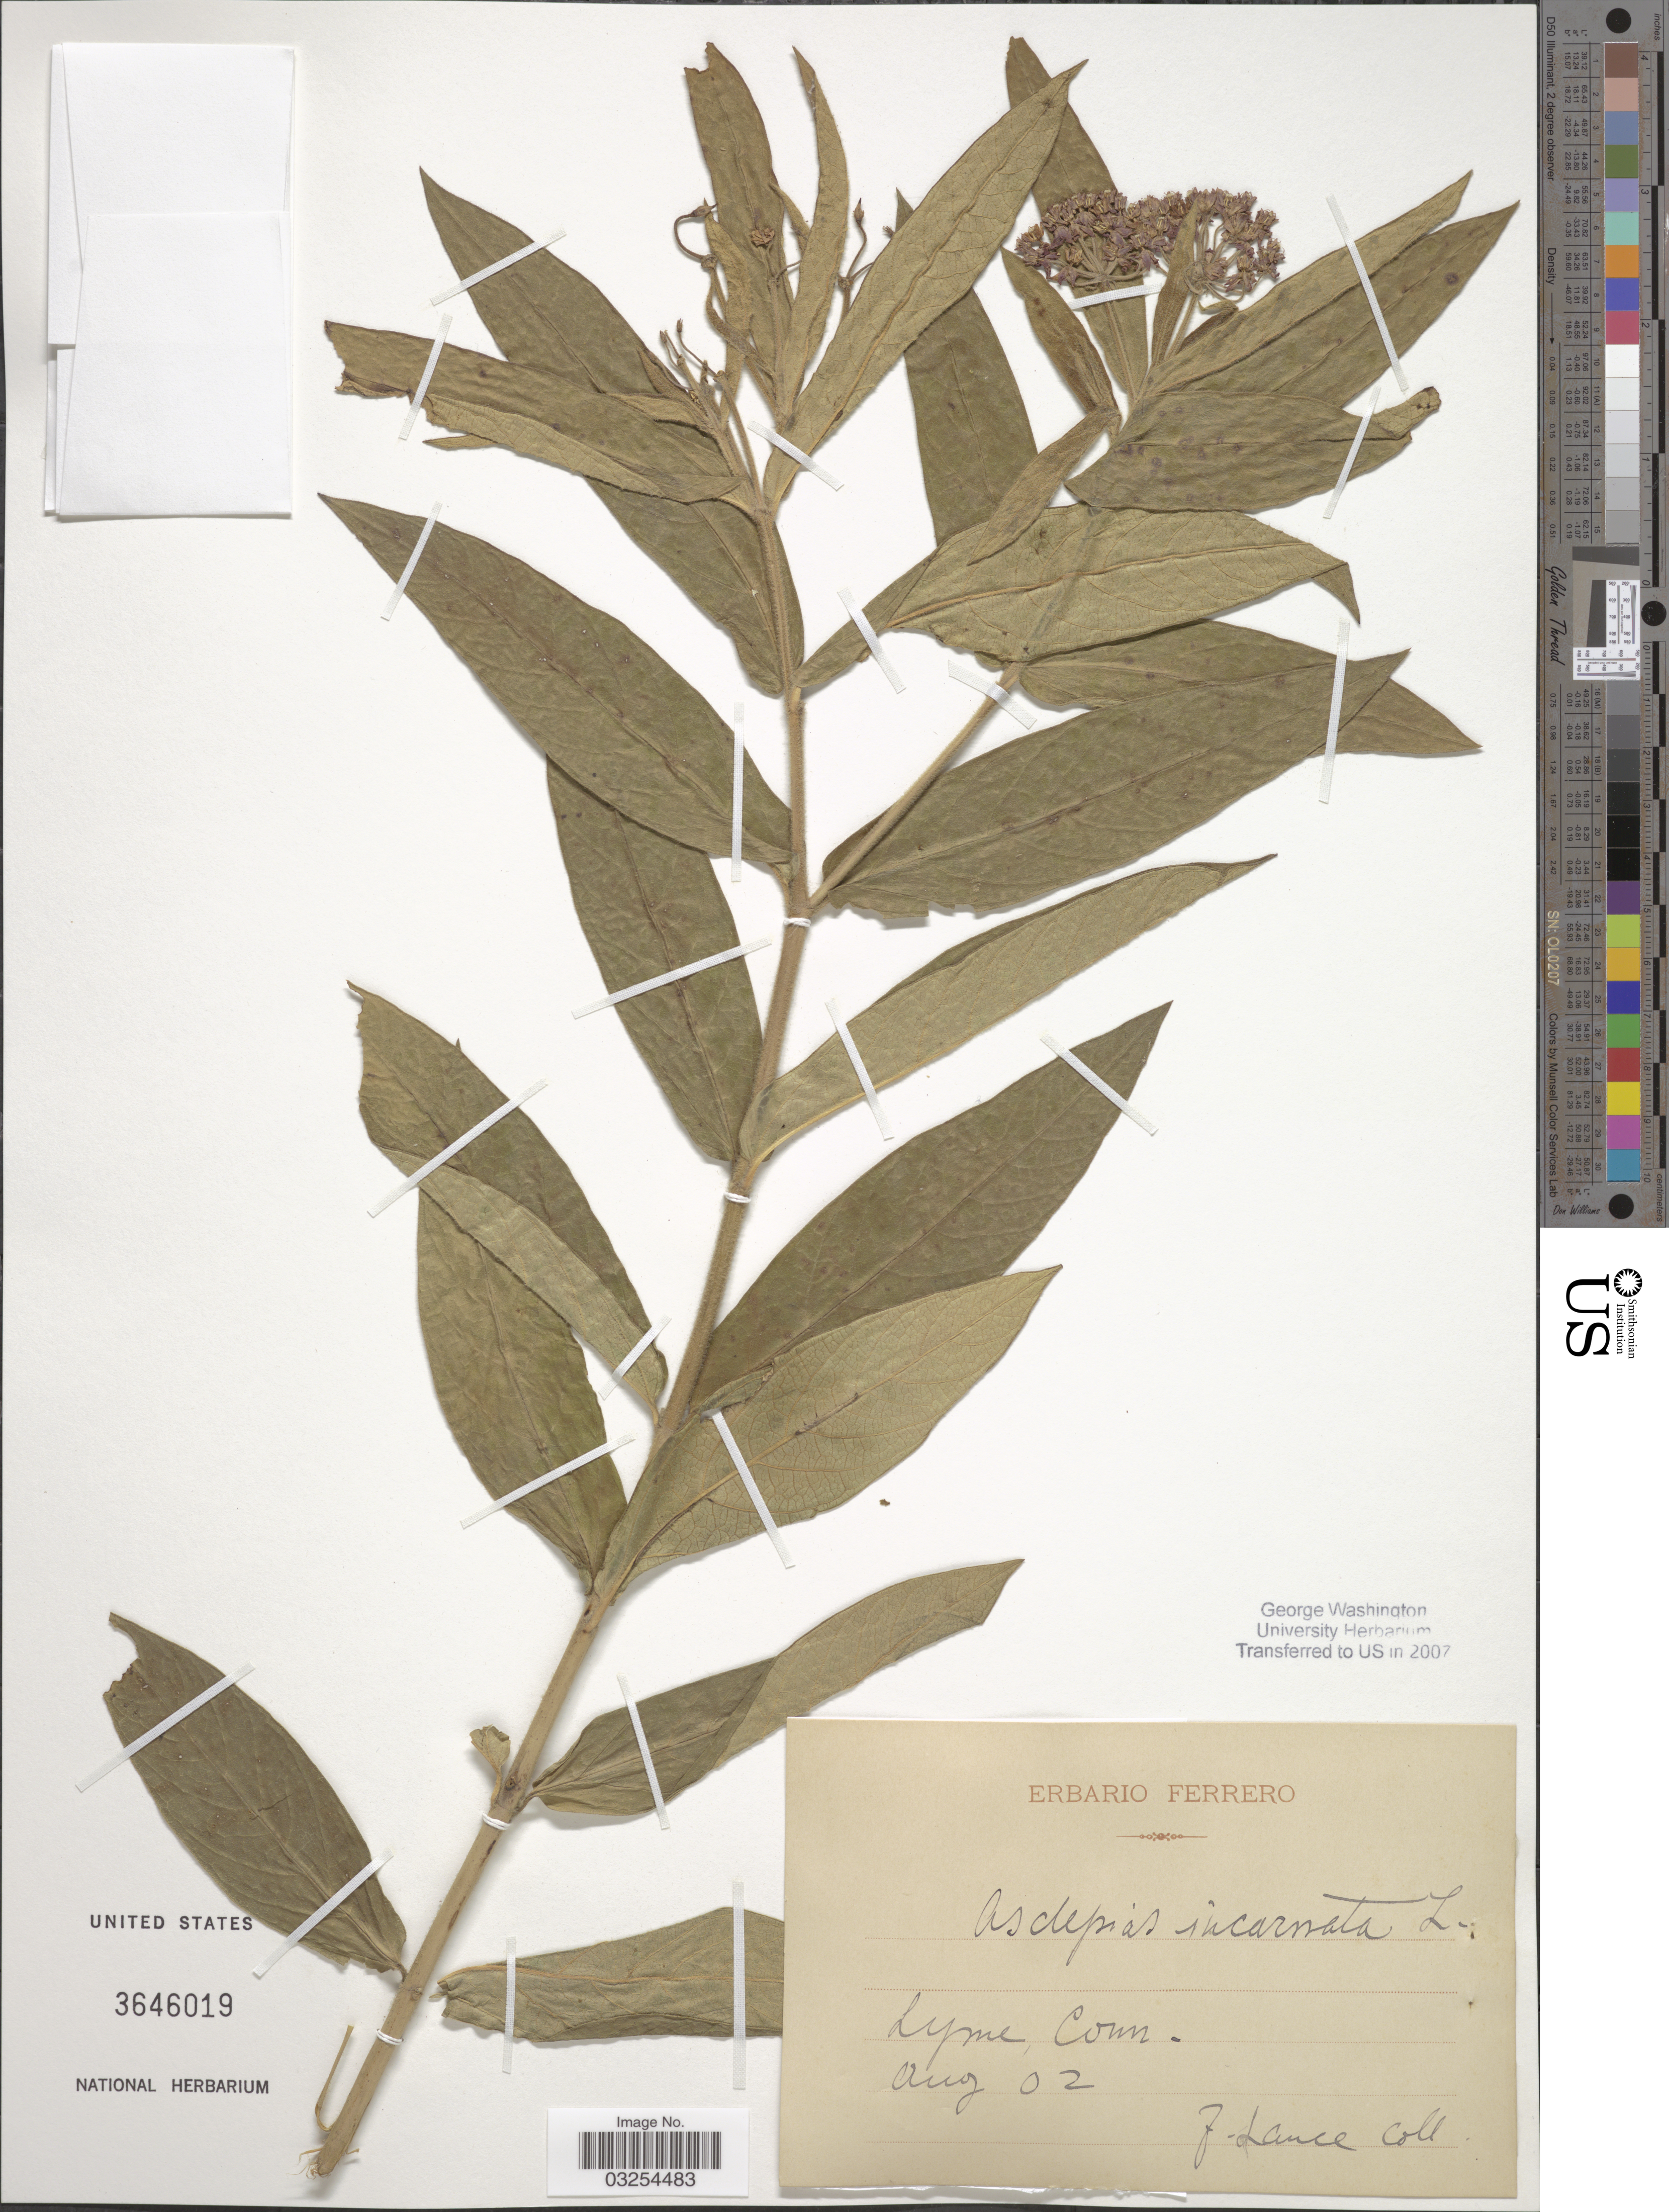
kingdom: Plantae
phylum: Tracheophyta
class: Magnoliopsida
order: Gentianales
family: Apocynaceae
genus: Asclepias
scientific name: Asclepias incarnata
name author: L.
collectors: F. Lance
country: United States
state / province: Connecticut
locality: Lyme.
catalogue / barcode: US 3646019